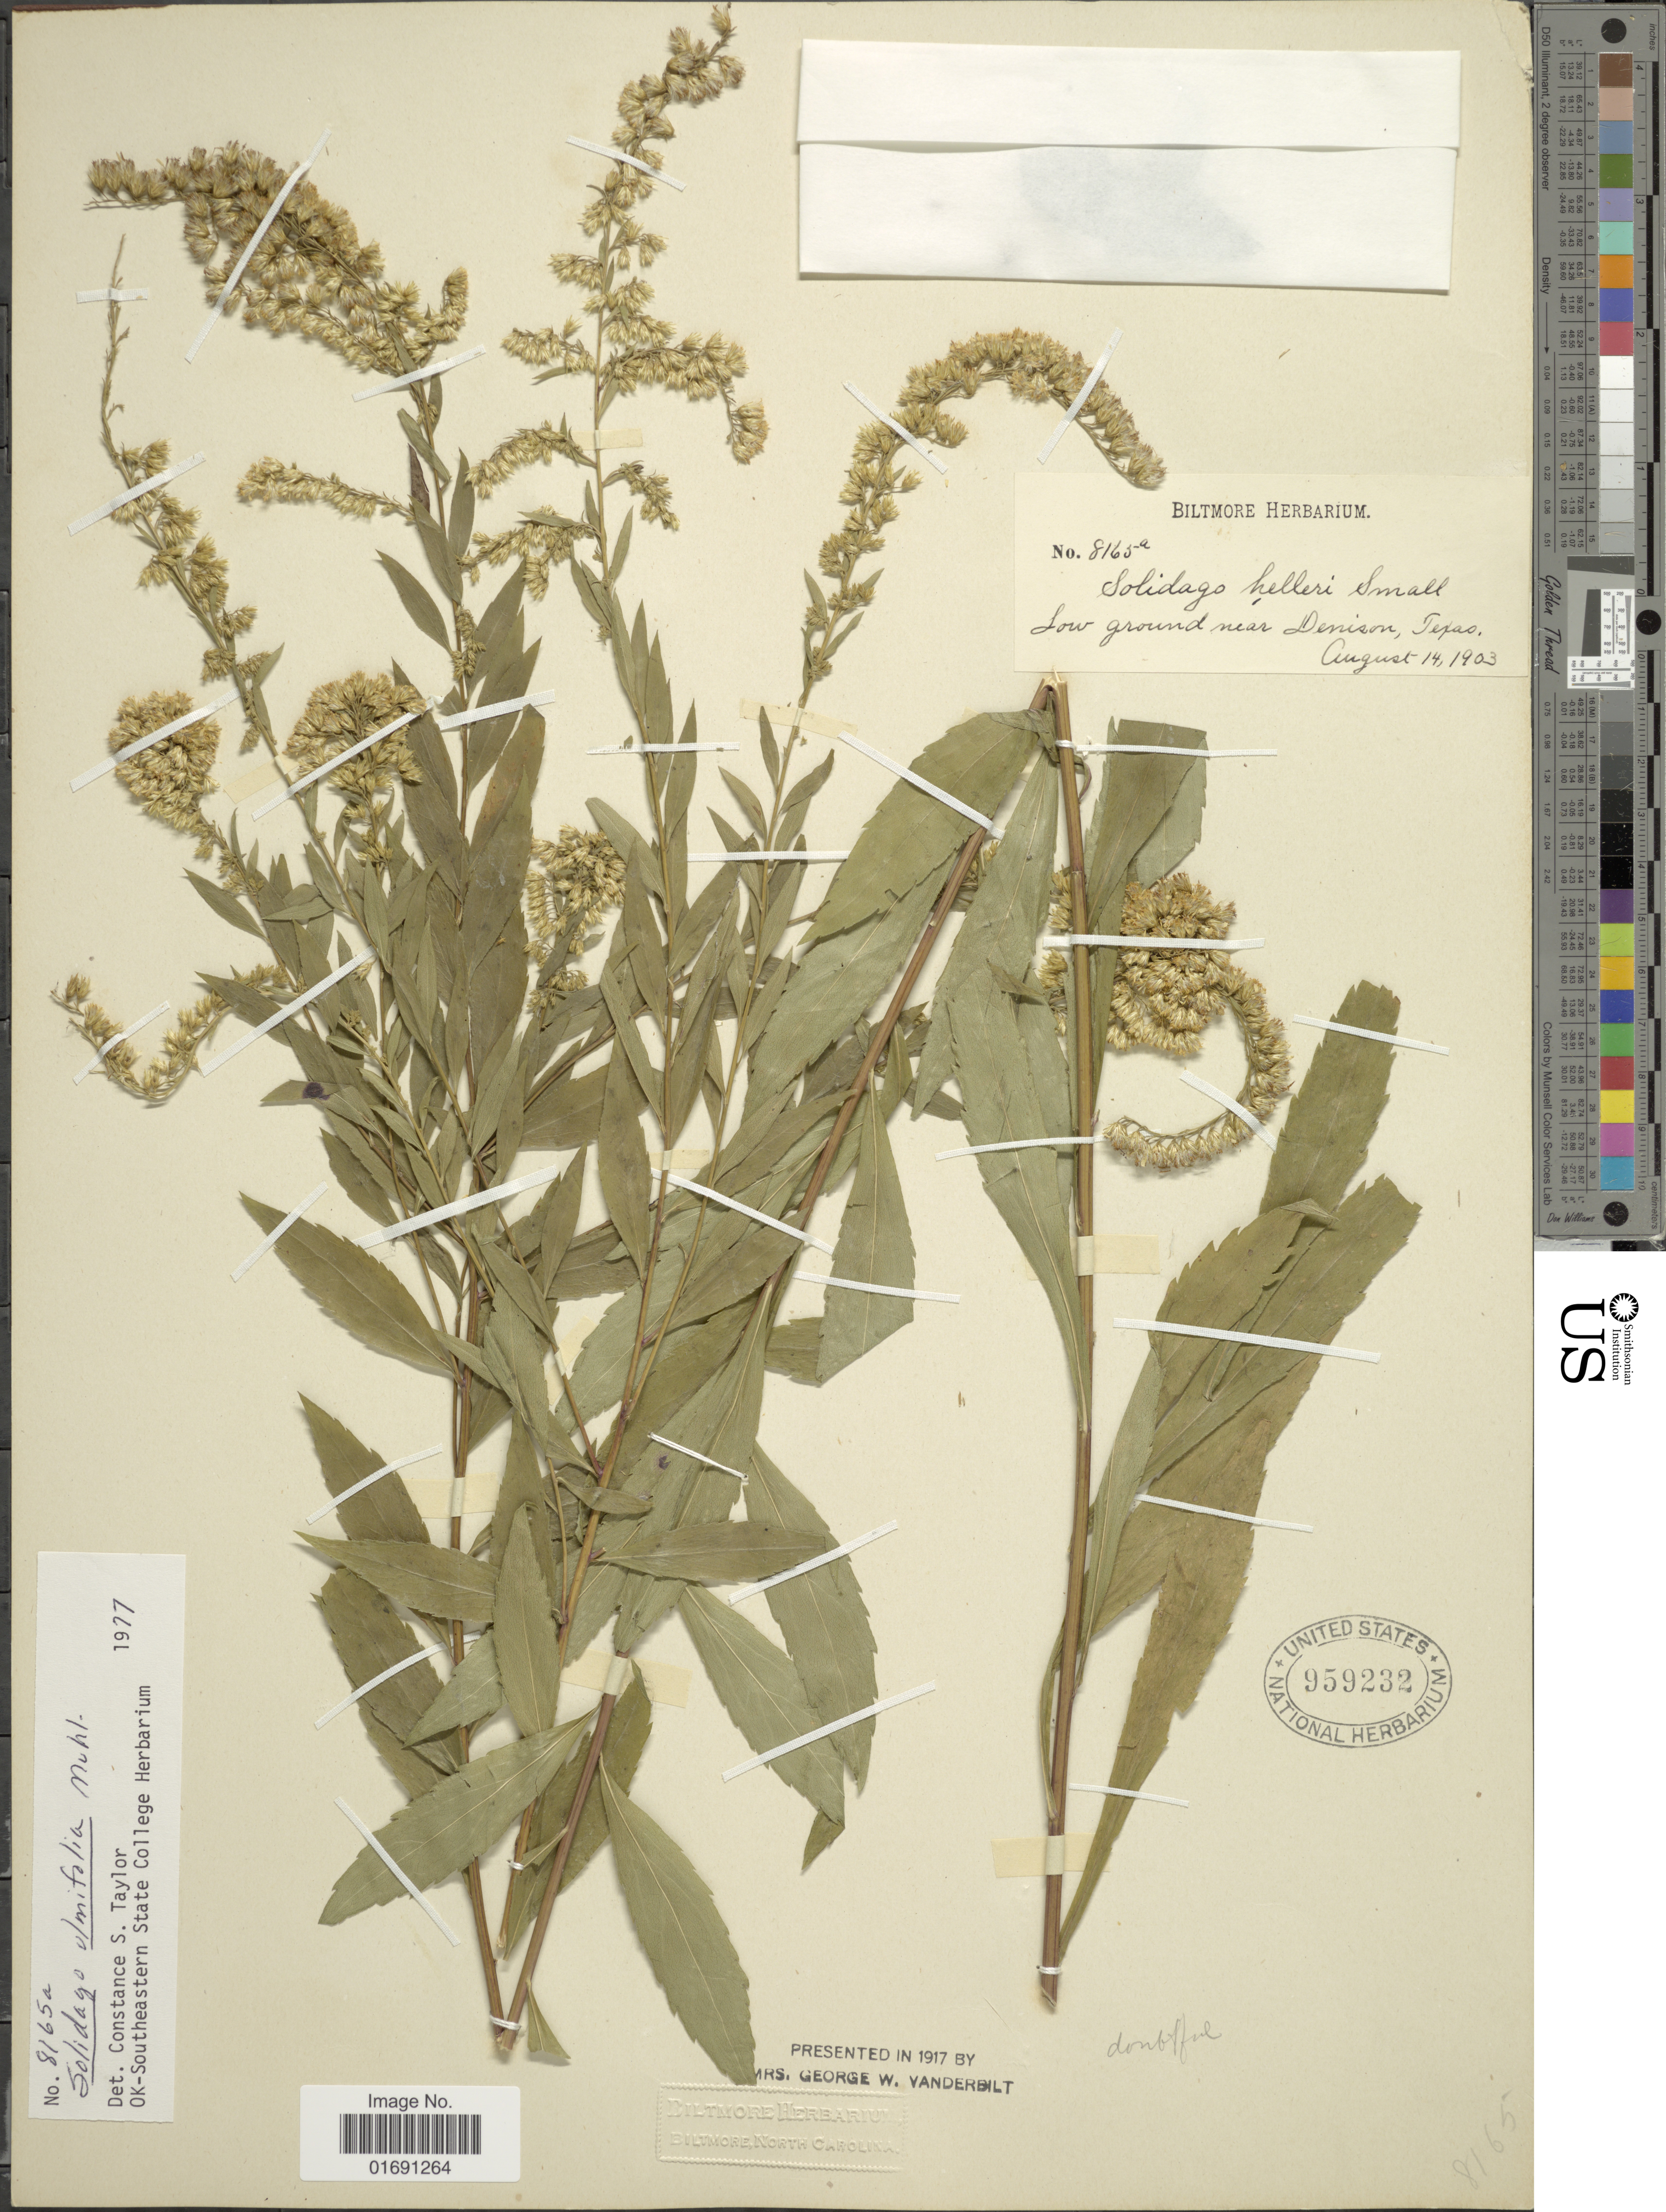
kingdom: Plantae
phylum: Tracheophyta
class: Magnoliopsida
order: Asterales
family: Asteraceae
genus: Solidago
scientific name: Solidago ulmifolia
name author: Muhl. ex Willd.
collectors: ex herb. Biltmore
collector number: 8165a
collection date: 1903-08-14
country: United States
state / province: Texas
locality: Low ground near Denison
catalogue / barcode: US 959232